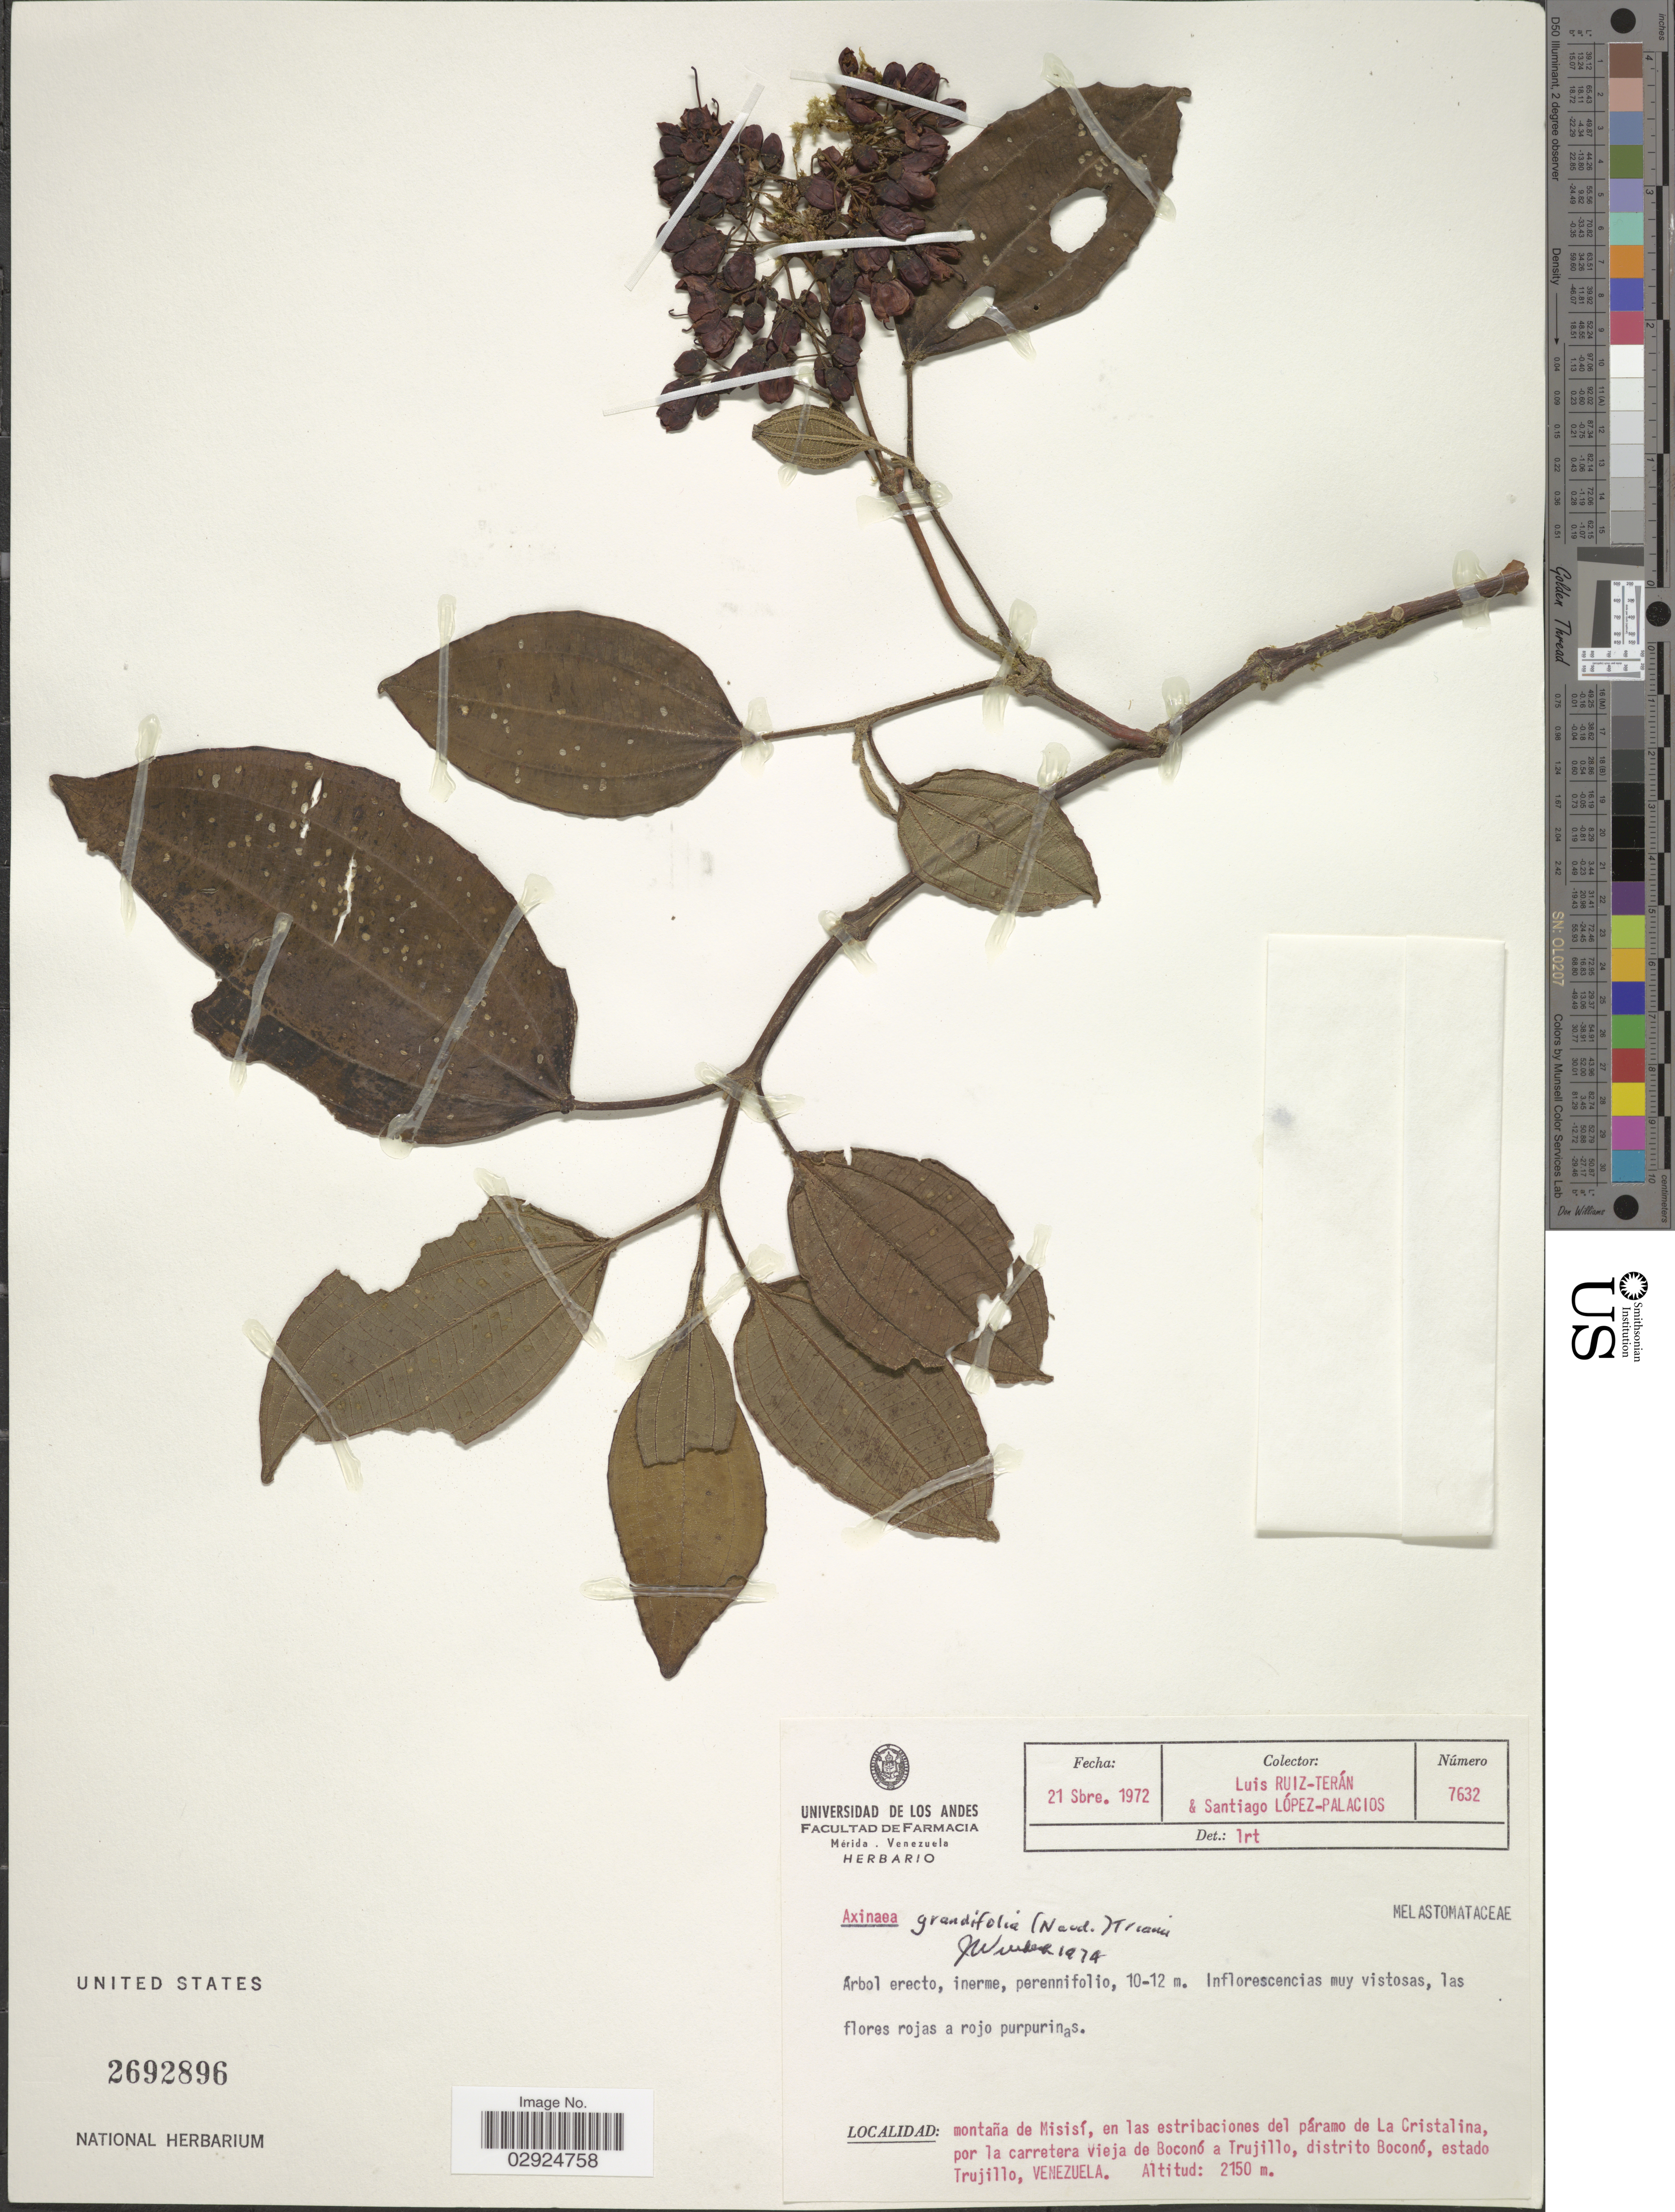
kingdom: Plantae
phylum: Tracheophyta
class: Magnoliopsida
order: Myrtales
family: Melastomataceae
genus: Axinaea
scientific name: Axinaea grandifolia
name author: (Naudin) Triana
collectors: L. Teran & S. López-Palacios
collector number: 7632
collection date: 1972-09-21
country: Venezuela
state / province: Trujillo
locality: Montaña de Misisí, en las estribaciones del páramo de La Cristalina, por la carretera Vieja de Boconó a Trujillo, distrito Boconó, estado Trujillo.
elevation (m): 2150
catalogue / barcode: US 2692896